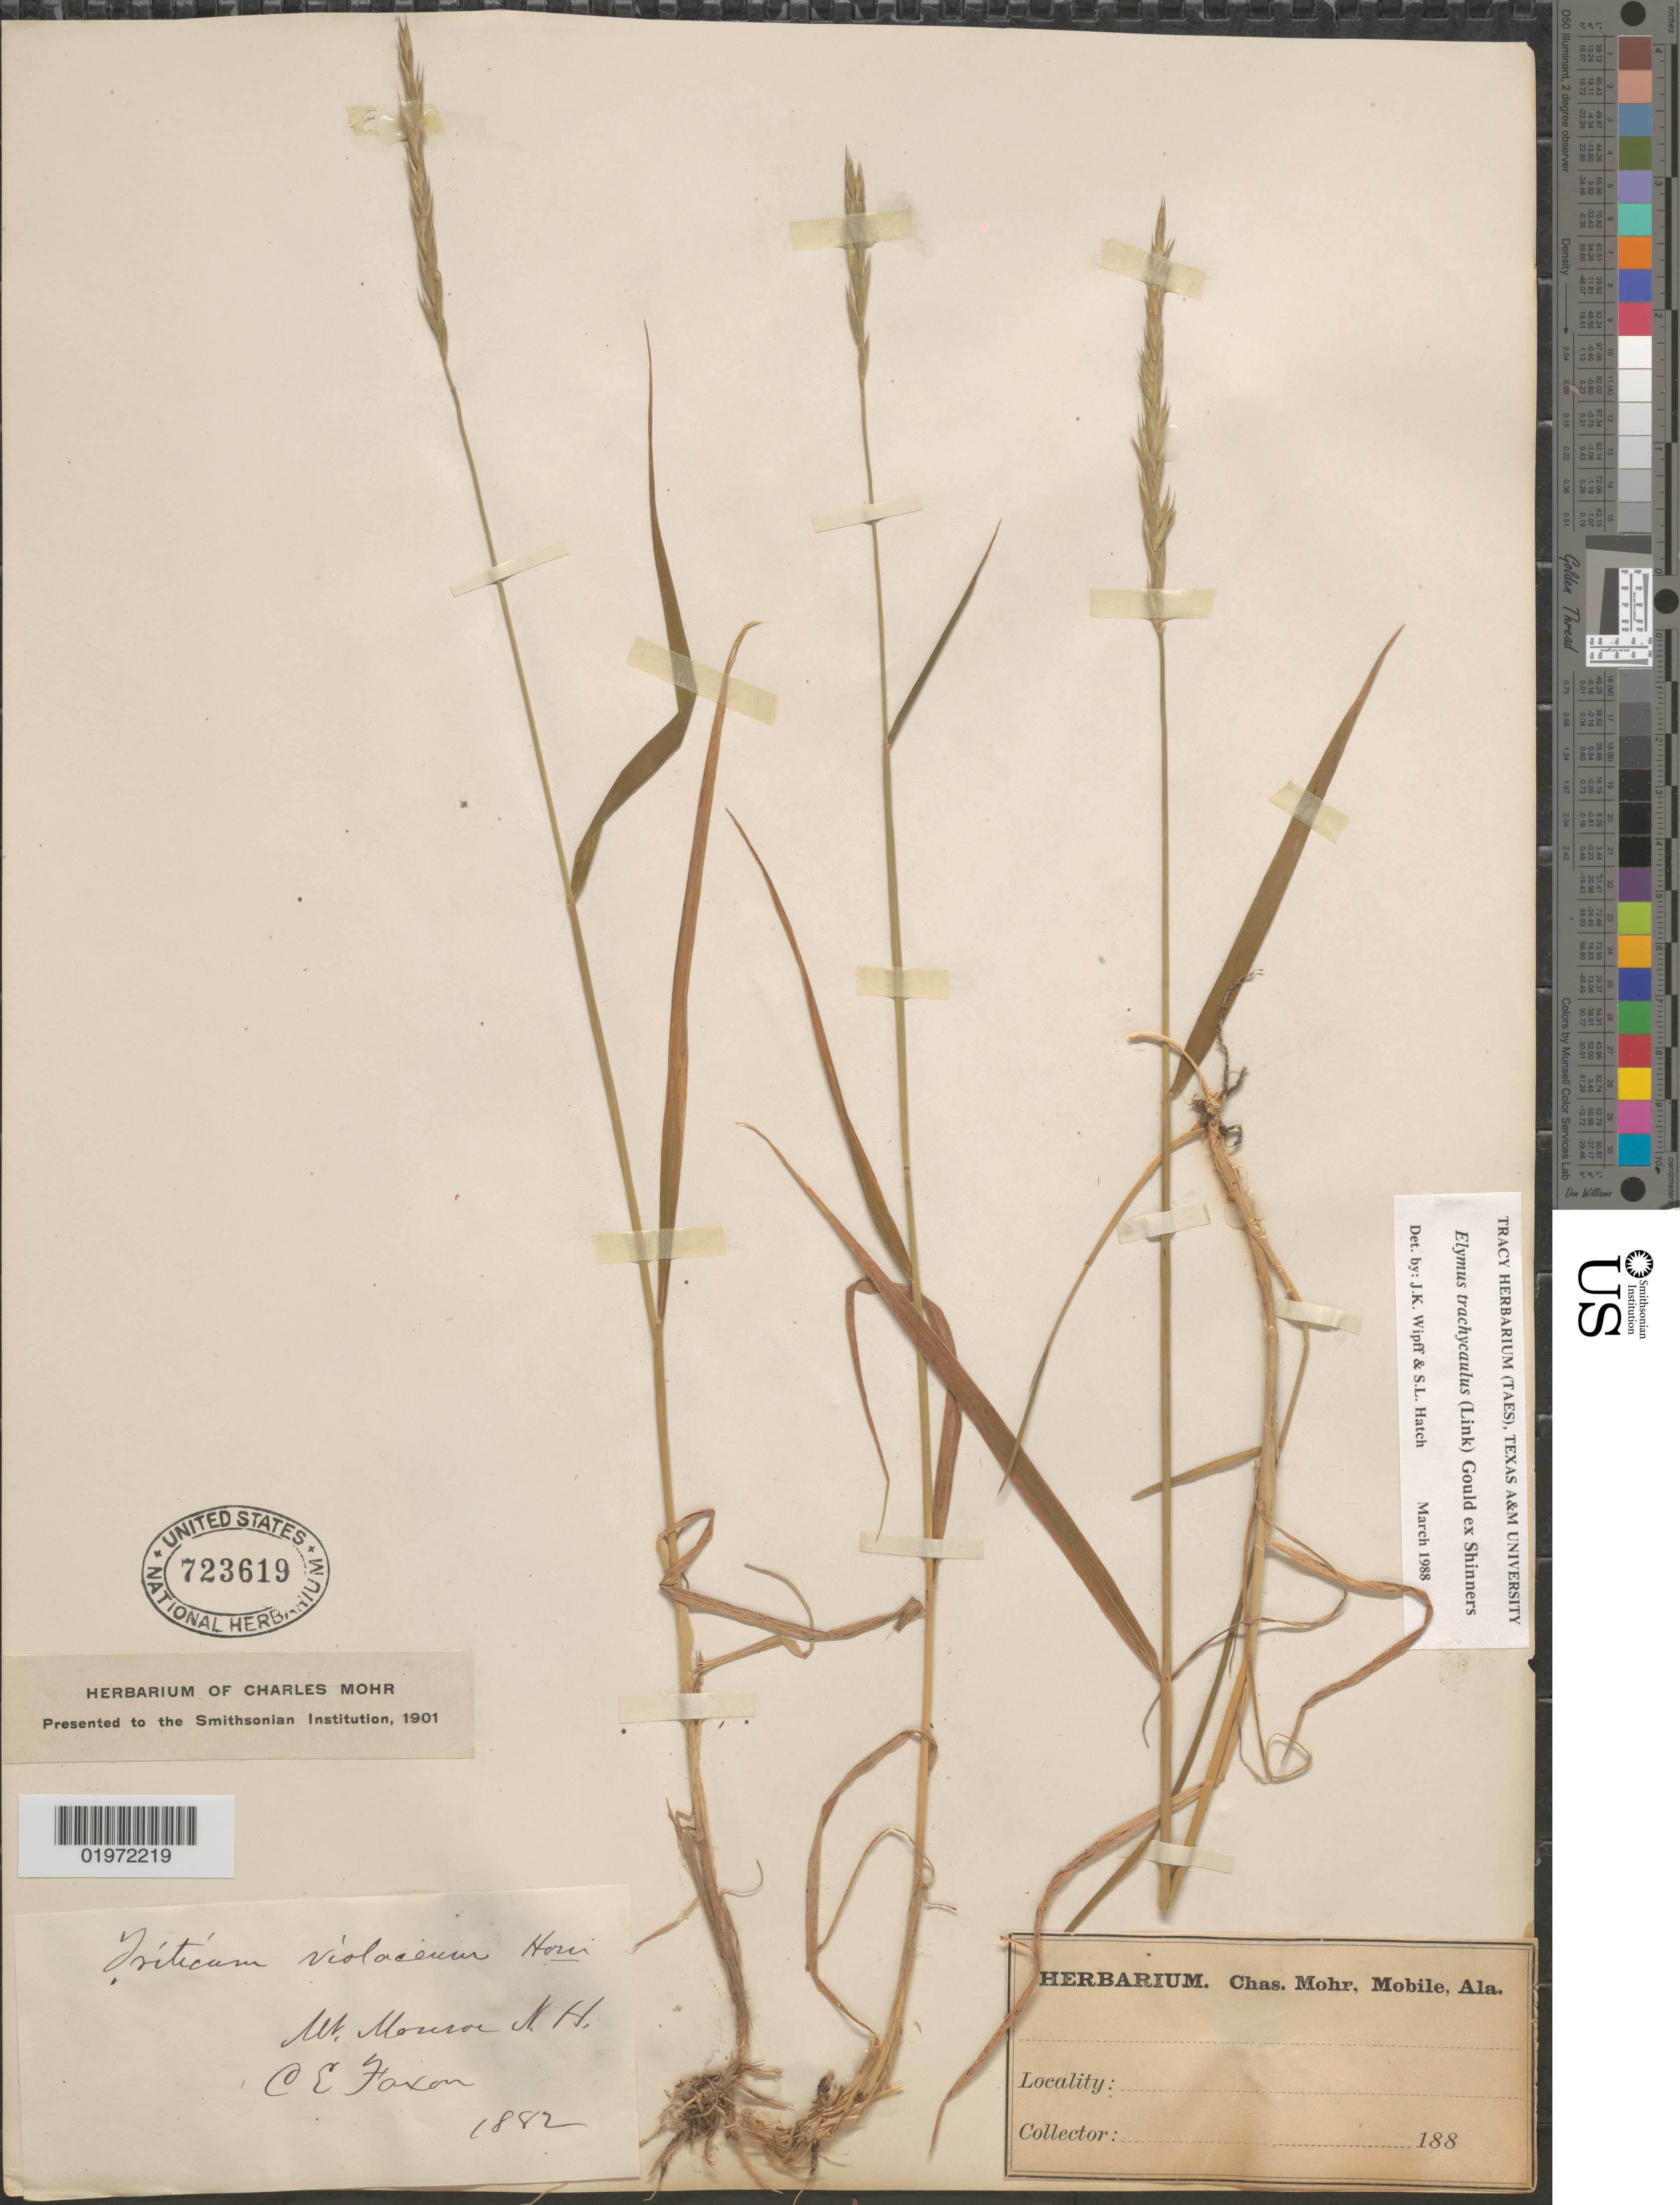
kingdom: Plantae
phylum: Tracheophyta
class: Liliopsida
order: Poales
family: Poaceae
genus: Elymus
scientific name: Elymus trachycaulus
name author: (Link) Gould ex Shinners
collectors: C. Faxon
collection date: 1882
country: United States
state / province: New Hampshire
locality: Mt. Mouroc.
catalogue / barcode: US 723619